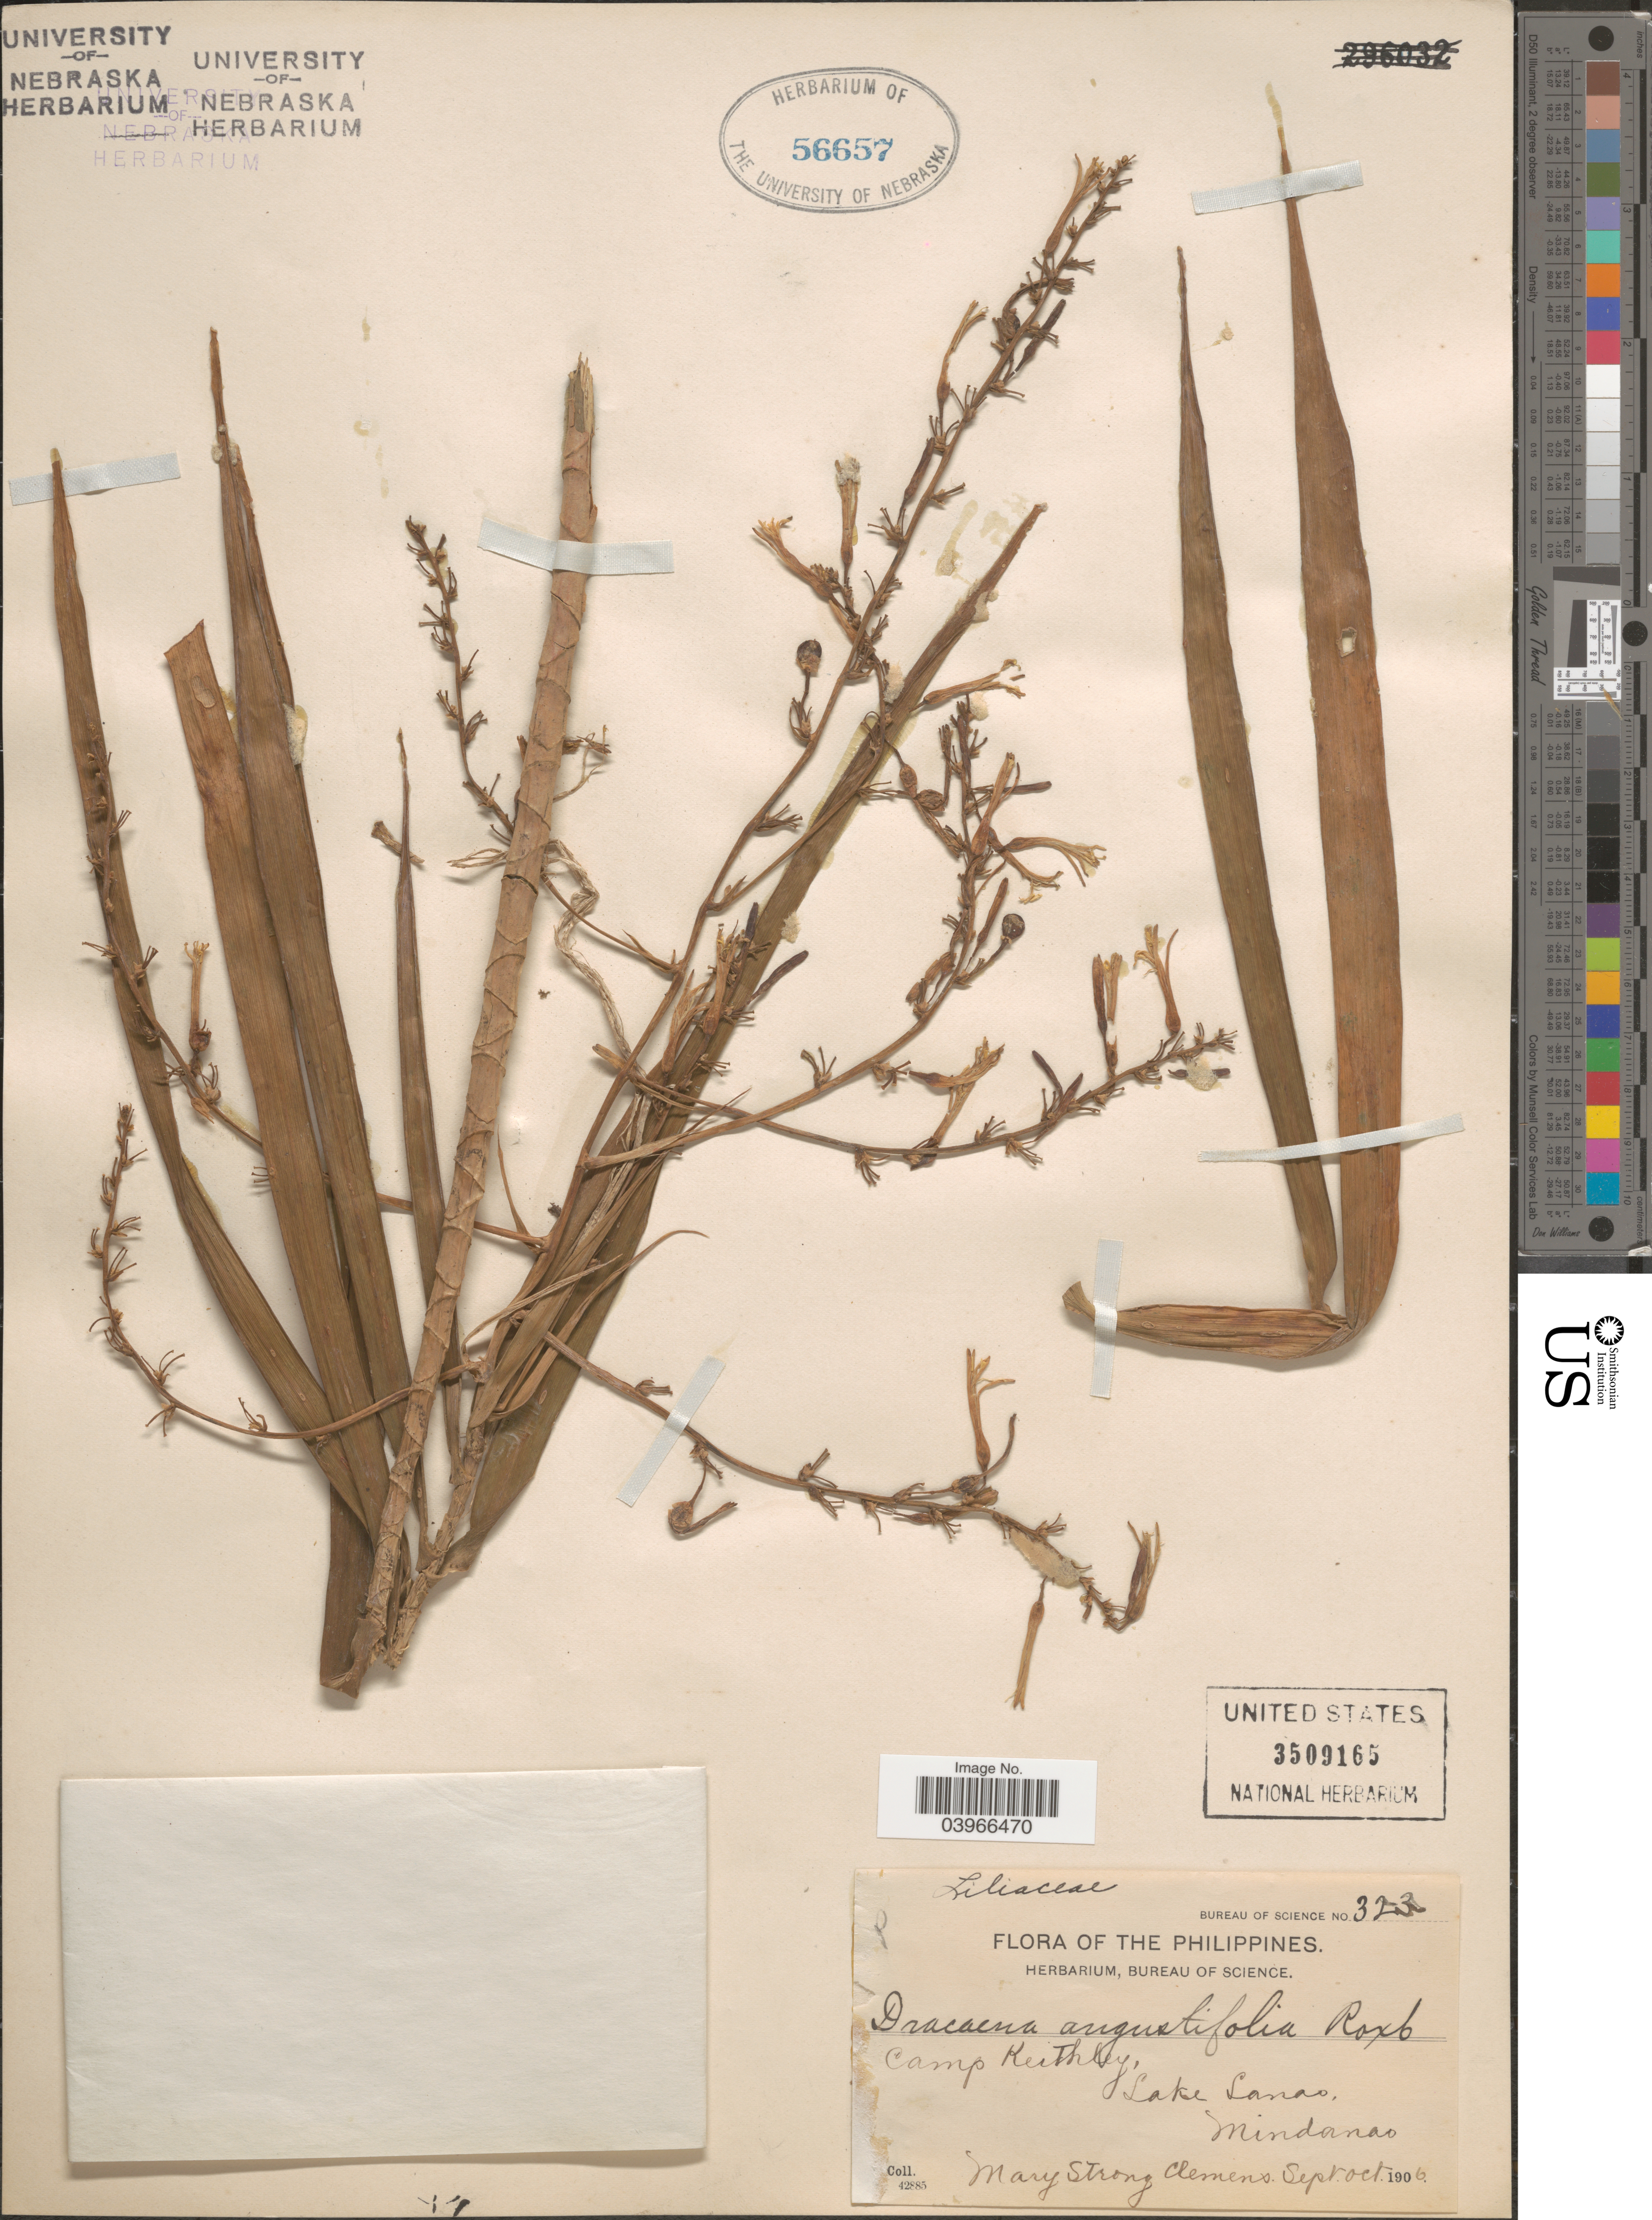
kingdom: Plantae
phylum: Tracheophyta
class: Liliopsida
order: Asparagales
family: Asparagaceae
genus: Dracaena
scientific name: Dracaena angustifolia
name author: (Medik.) Roxb.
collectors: M. S. Clemens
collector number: Bureau of Science 323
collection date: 1906-09/1906-10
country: Philippines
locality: Camp Keithley, Lake Lanao, Mindanao.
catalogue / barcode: US 3509165